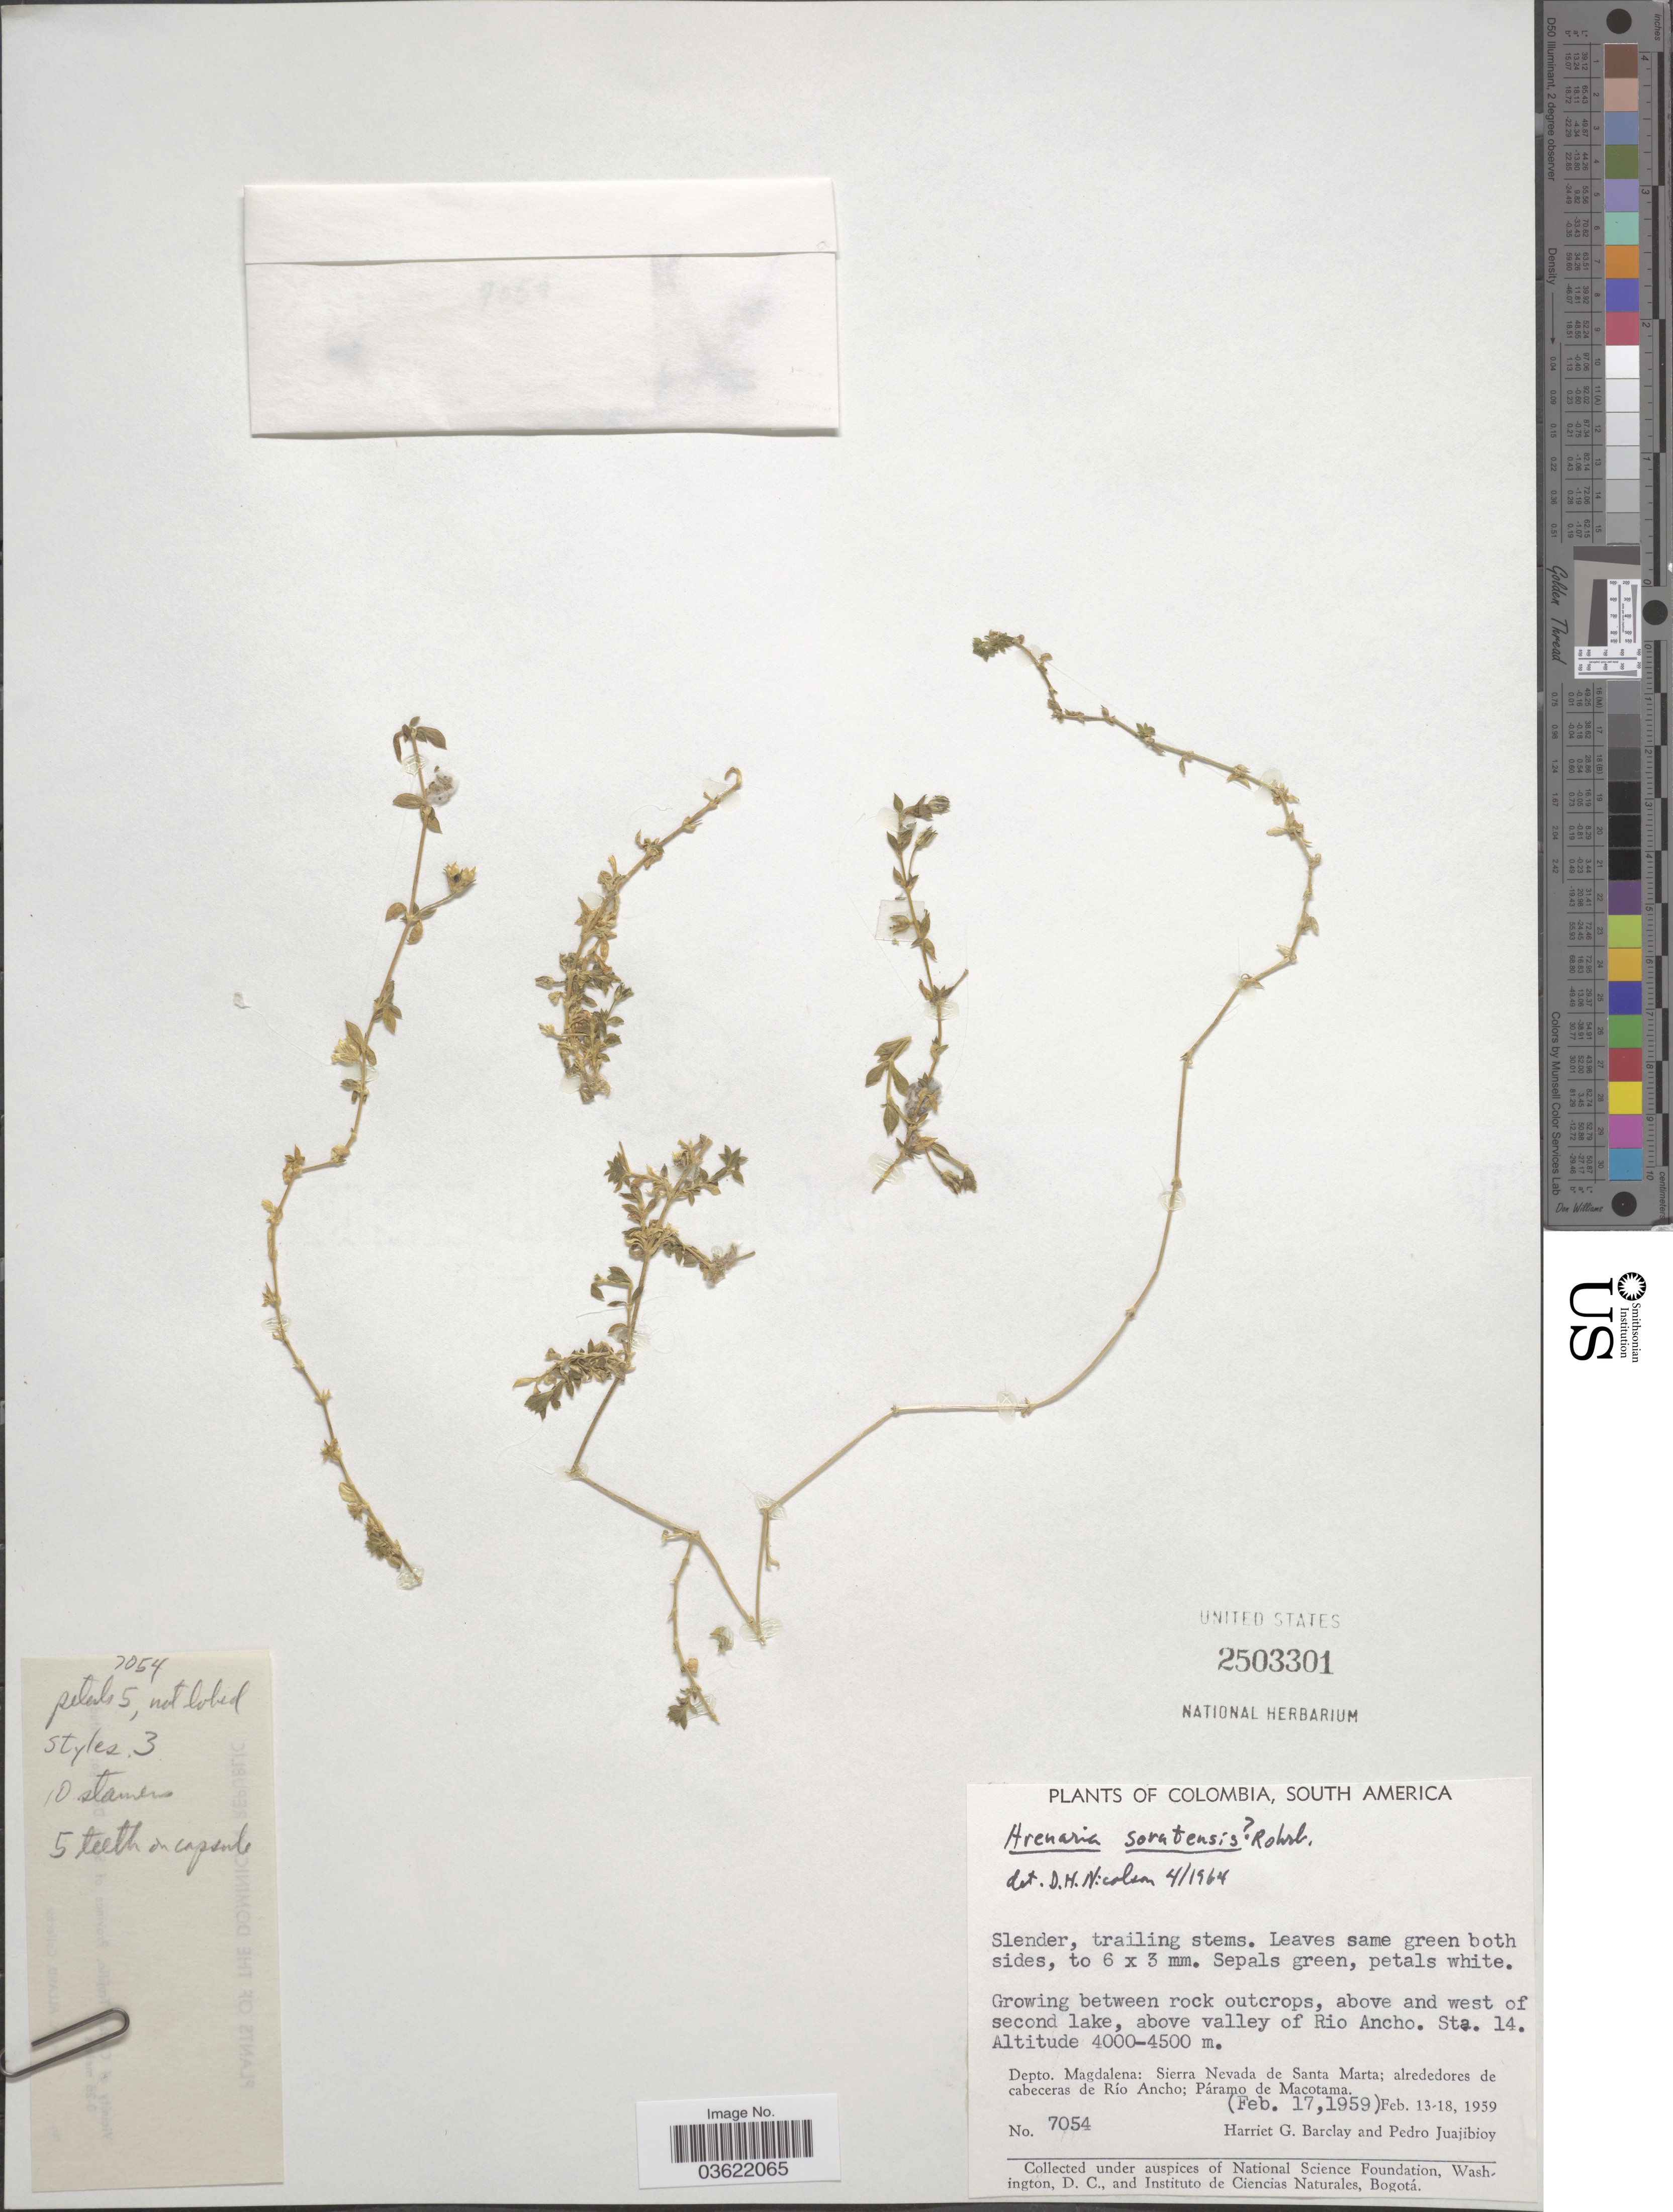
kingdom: Plantae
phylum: Tracheophyta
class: Magnoliopsida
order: Caryophyllales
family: Caryophyllaceae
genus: Arenaria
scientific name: Arenaria soratensis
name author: Rohrb.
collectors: H. G. Barclay & P. Juajibioy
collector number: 7054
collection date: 1959-02-17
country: Colombia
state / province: Magdalena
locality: Above and west of second lake, above valley of Rio Ancho. Sta. 14. Depto. Magdalena: Sierra Nevada de Santa Marta; alrededores de cabeceras de Río Ancho; Páramo de Macotama.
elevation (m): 4000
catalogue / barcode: US 2503301